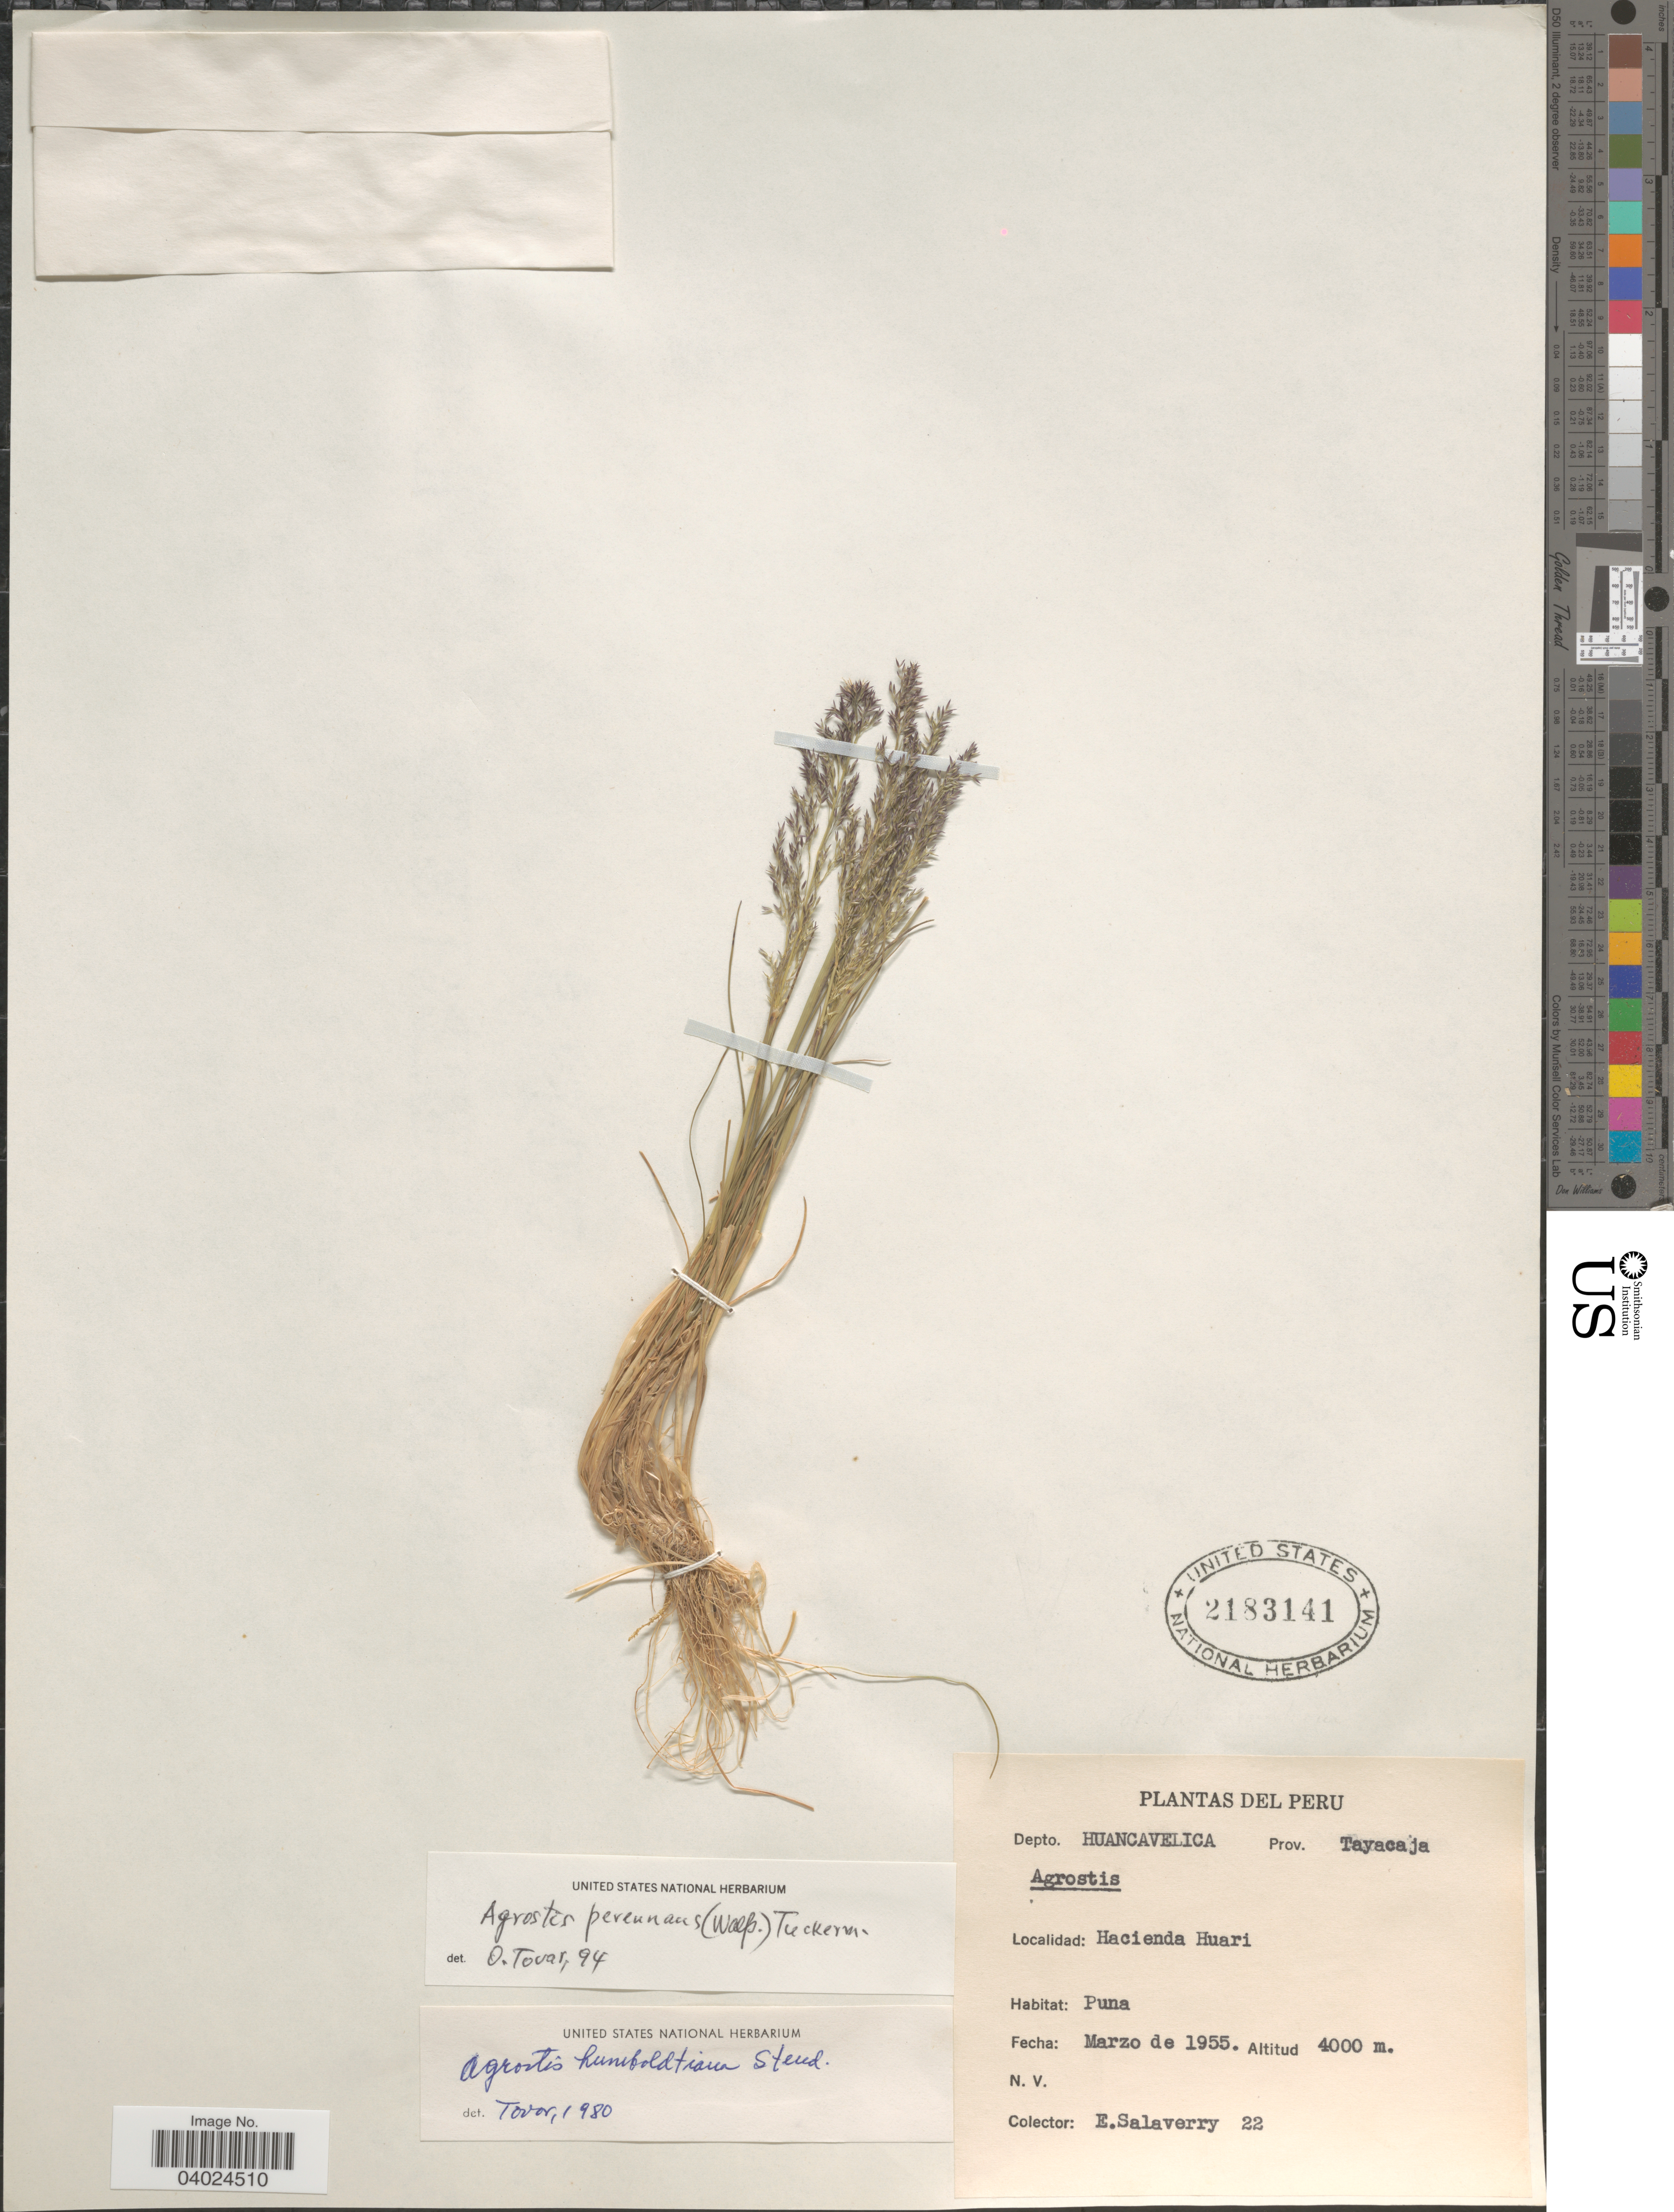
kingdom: Plantae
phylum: Tracheophyta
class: Liliopsida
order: Poales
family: Poaceae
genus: Agrostis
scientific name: Agrostis perennans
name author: (Walter) Tuck.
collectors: E. Salaverry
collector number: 22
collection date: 1955-03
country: Peru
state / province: Huancavelica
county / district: Tayacaja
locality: Depto. Huancavelica. Prov. Tayacaja. Puna.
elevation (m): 4000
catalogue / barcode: US 2183141